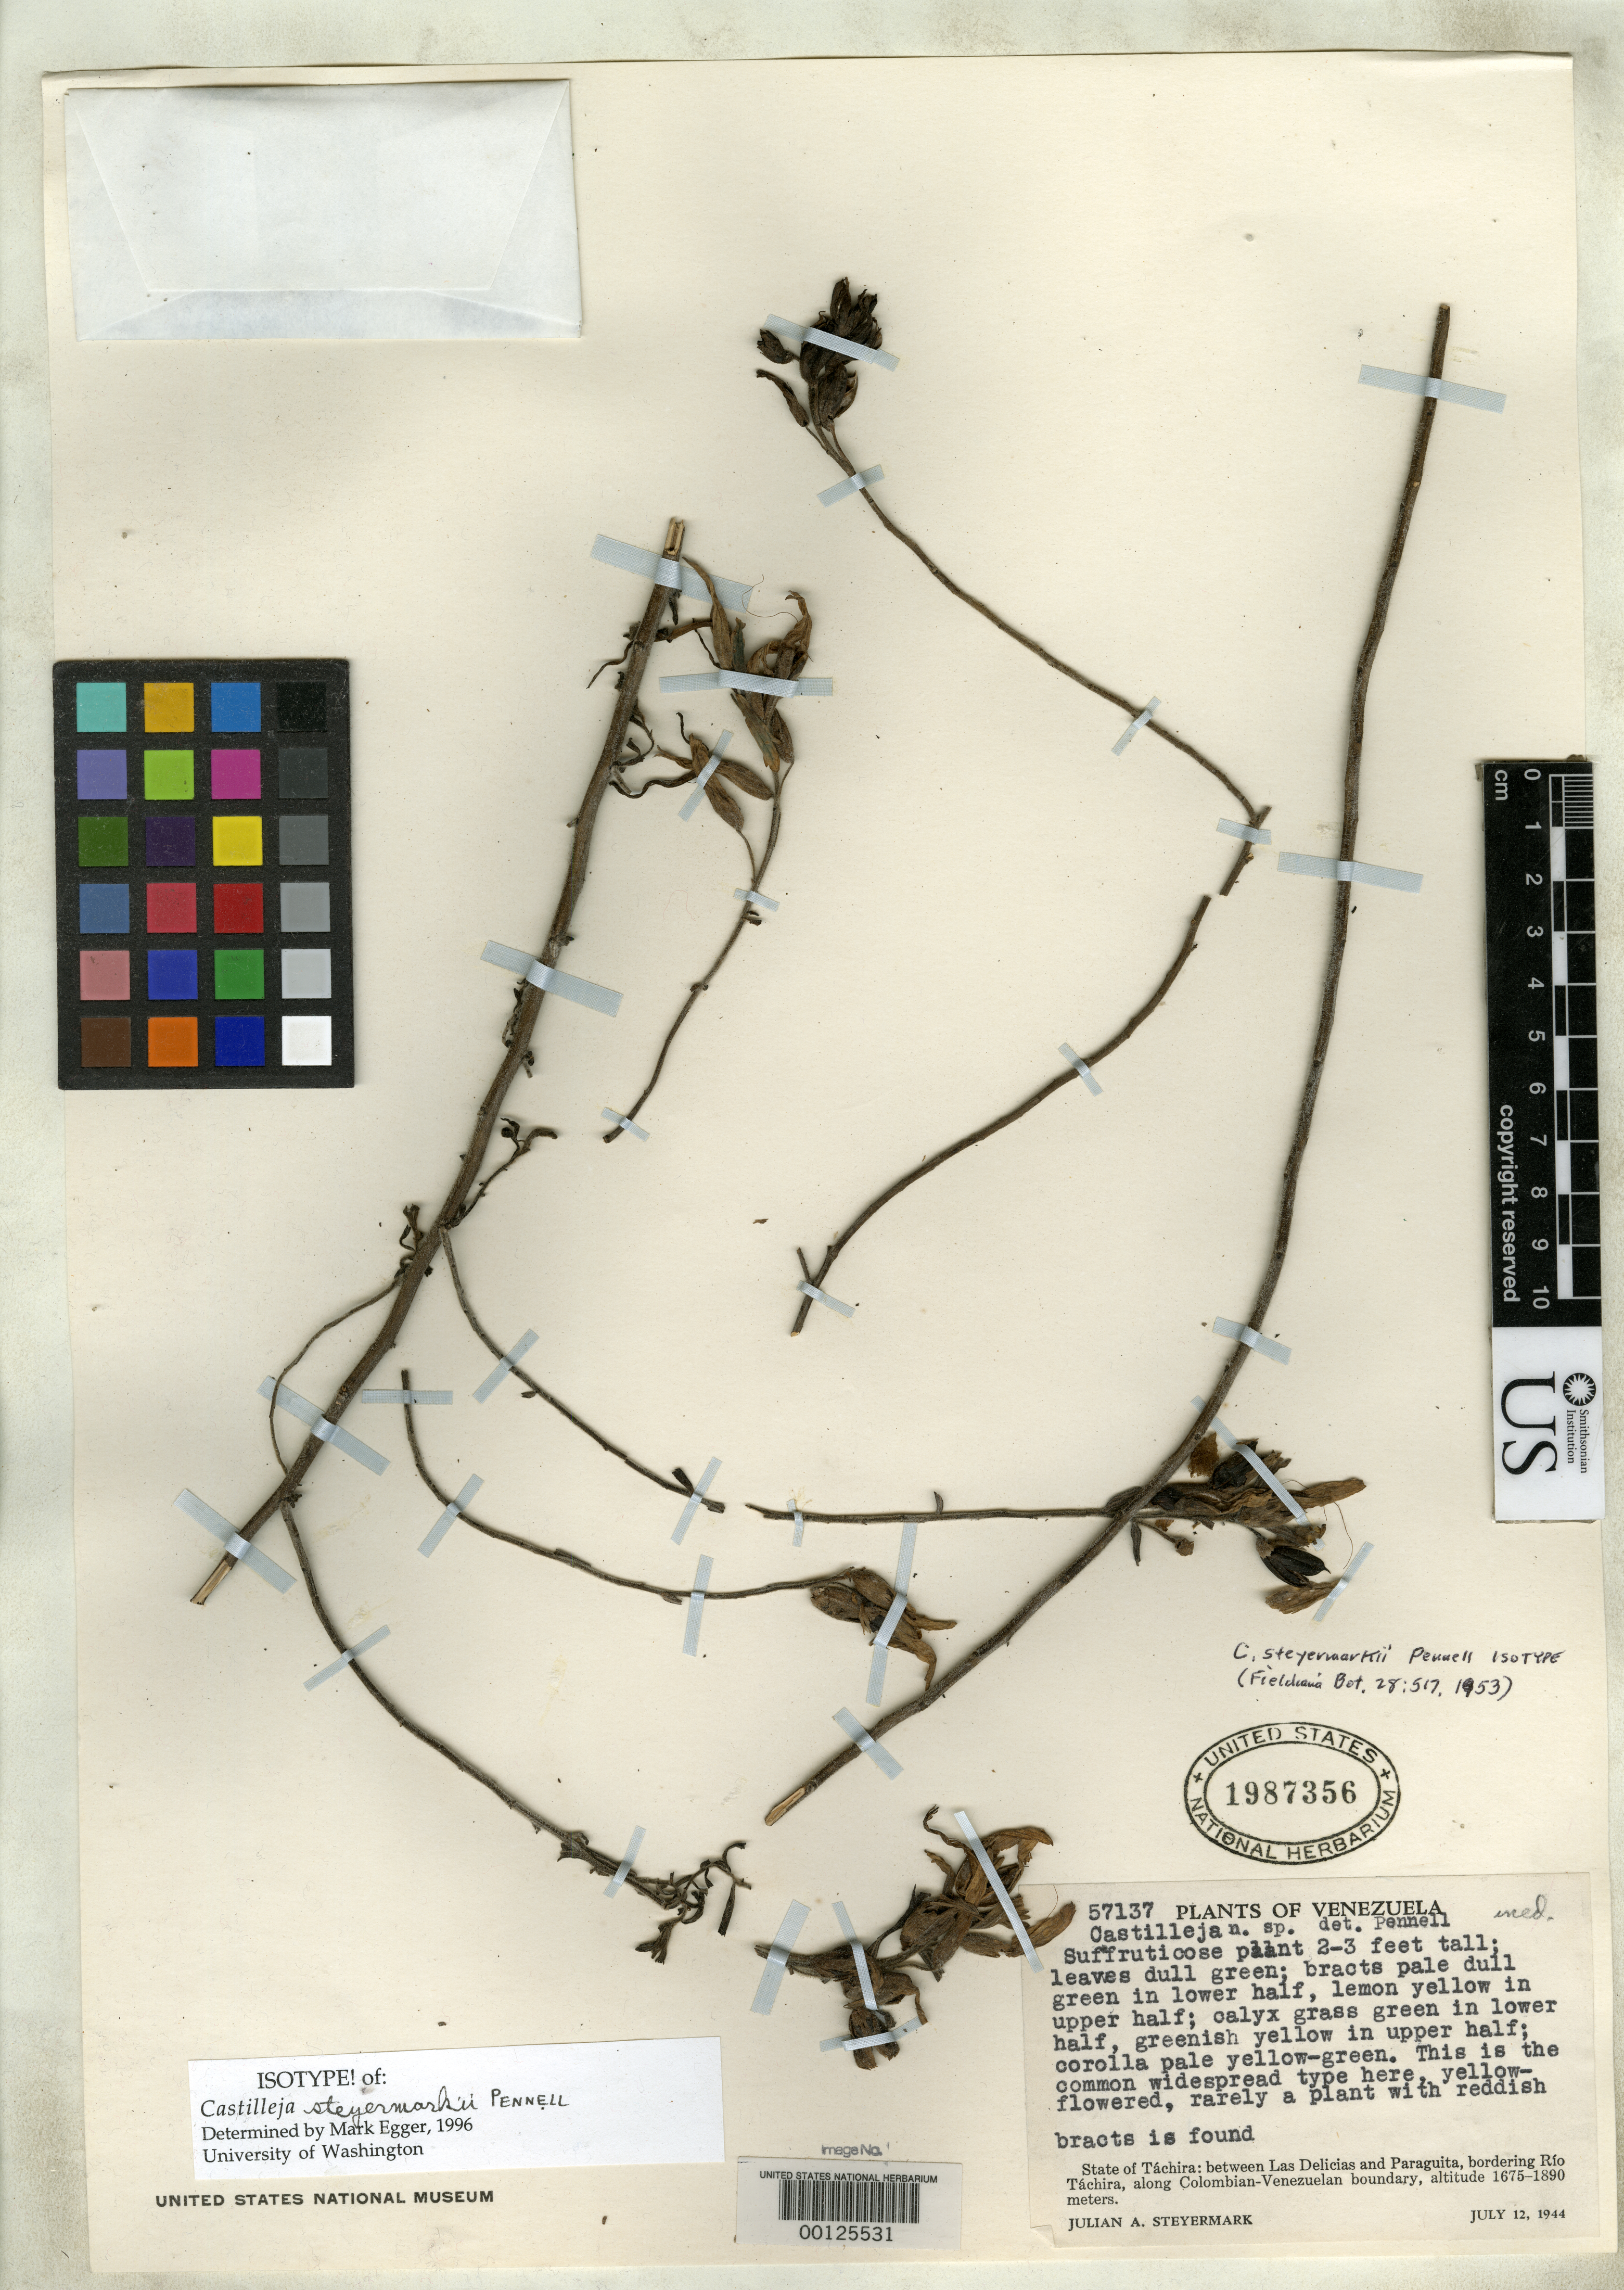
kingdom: Plantae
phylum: Tracheophyta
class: Magnoliopsida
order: Lamiales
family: Orobanchaceae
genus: Castilleja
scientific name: Castilleja steyermarkii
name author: Pennell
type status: Isotype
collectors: J. Steyermark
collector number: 57137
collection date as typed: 12 Jul 1944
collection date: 1944-07-12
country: Venezuela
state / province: Tachira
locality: Between Las Delices & Paraguita, bordering Rio Tachira, along Colombiana-Venezuelan boundary.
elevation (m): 1675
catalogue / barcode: US 1987356